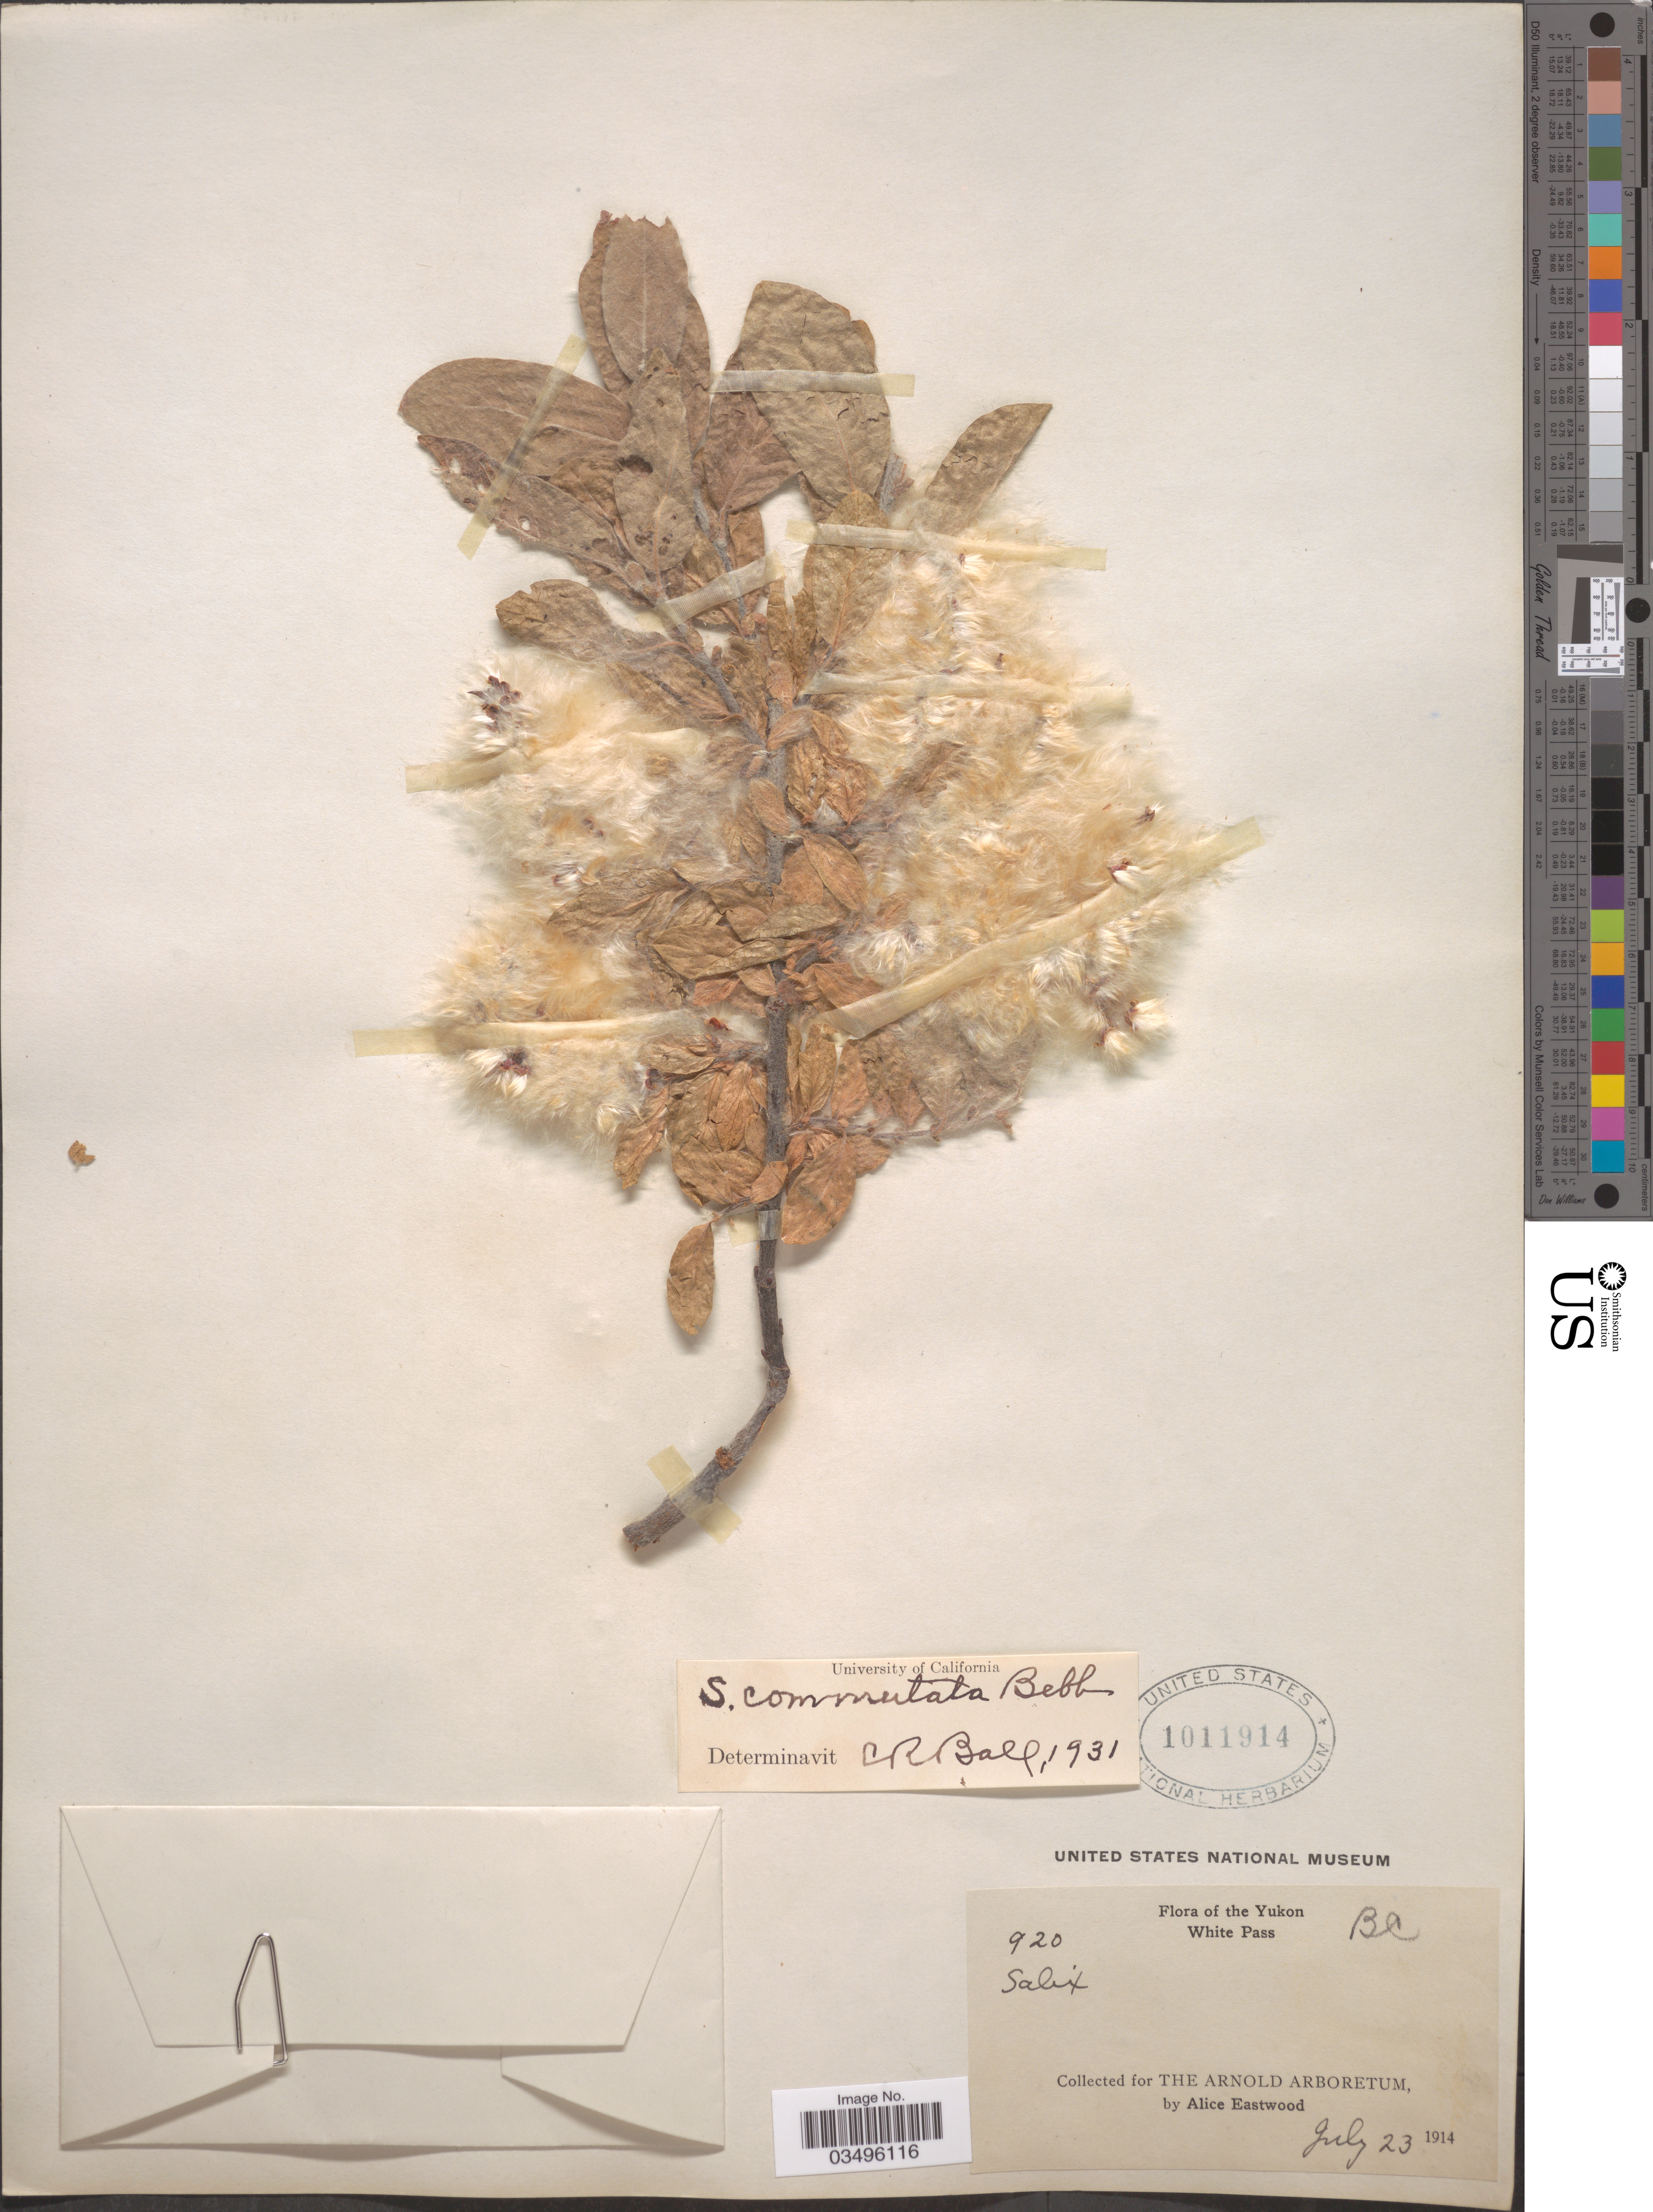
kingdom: Plantae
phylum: Tracheophyta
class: Magnoliopsida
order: Malpighiales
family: Salicaceae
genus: Salix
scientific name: Salix commutata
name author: Bebb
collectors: A. Eastwood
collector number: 920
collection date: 1914-07-23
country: Canada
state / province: British Columbia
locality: The Yukon. White Pass. BC.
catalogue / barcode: US 1011914